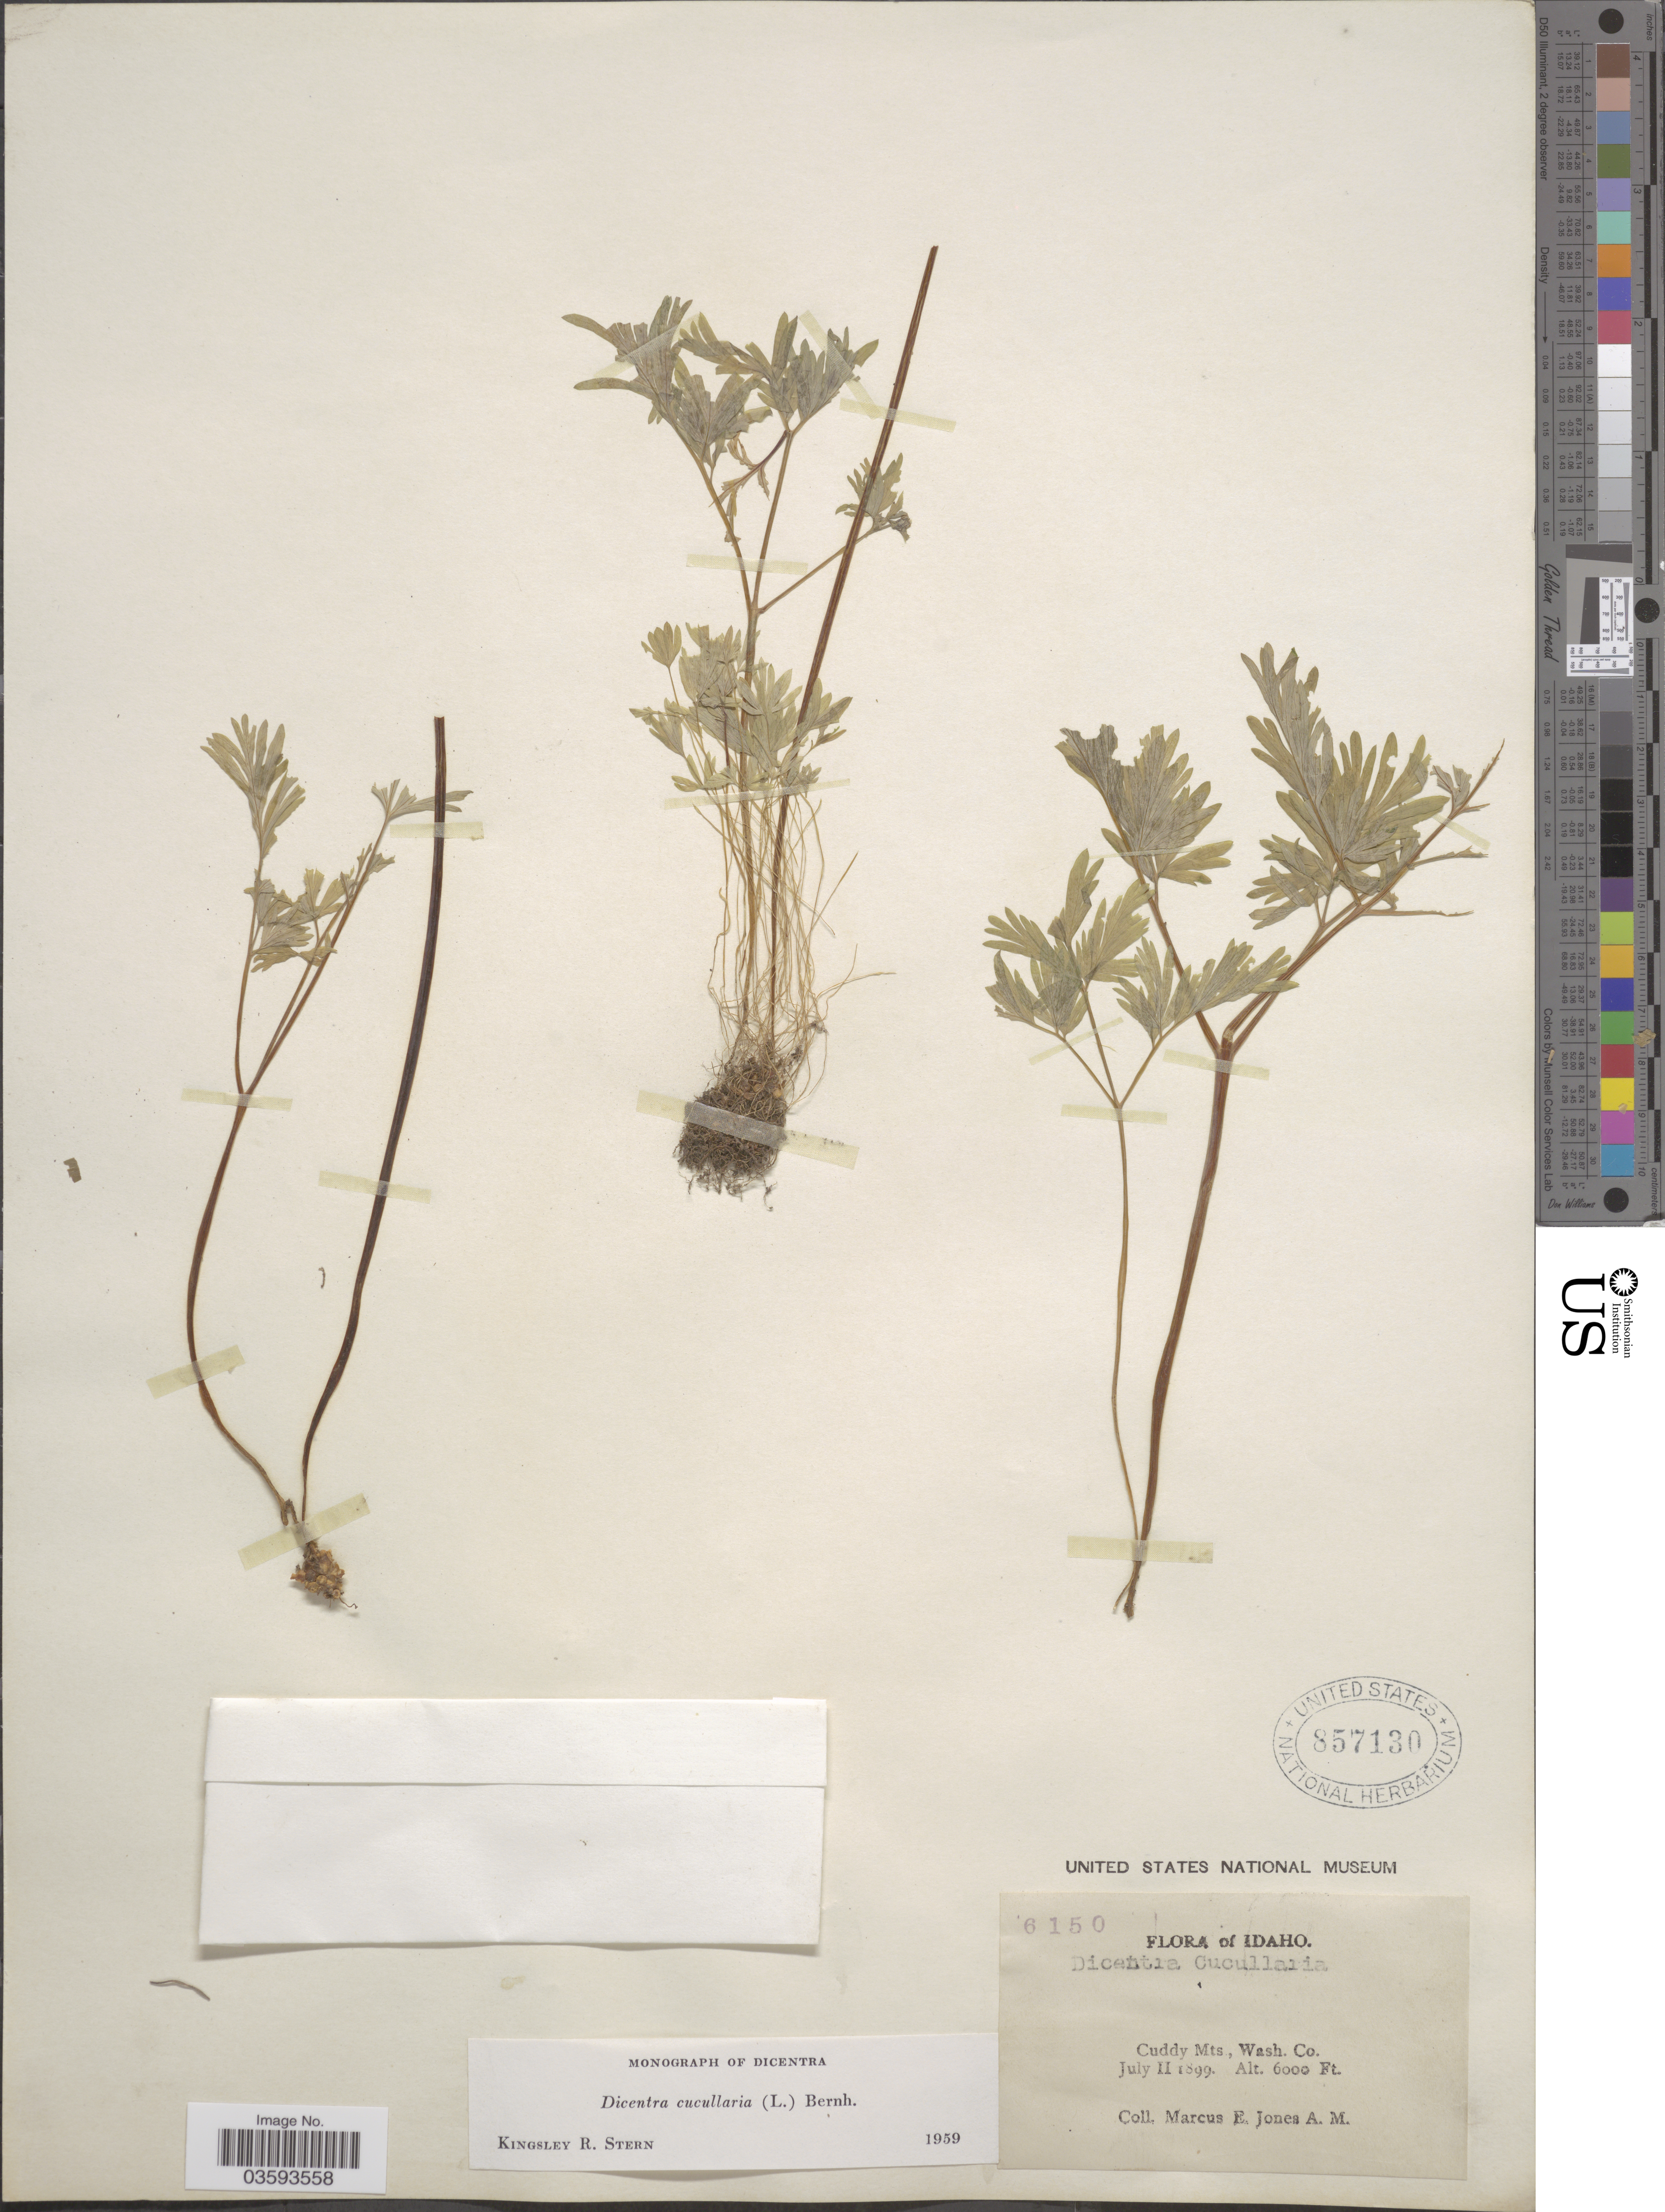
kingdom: Plantae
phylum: Tracheophyta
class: Magnoliopsida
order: Ranunculales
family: Papaveraceae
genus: Dicentra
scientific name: Dicentra cucullaria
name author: (L.) Bernh.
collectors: M. E. Jones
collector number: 6150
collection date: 1899-06-02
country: United States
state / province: Idaho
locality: Cuddy Mts., Wash Co.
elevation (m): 1829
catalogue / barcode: US 857130